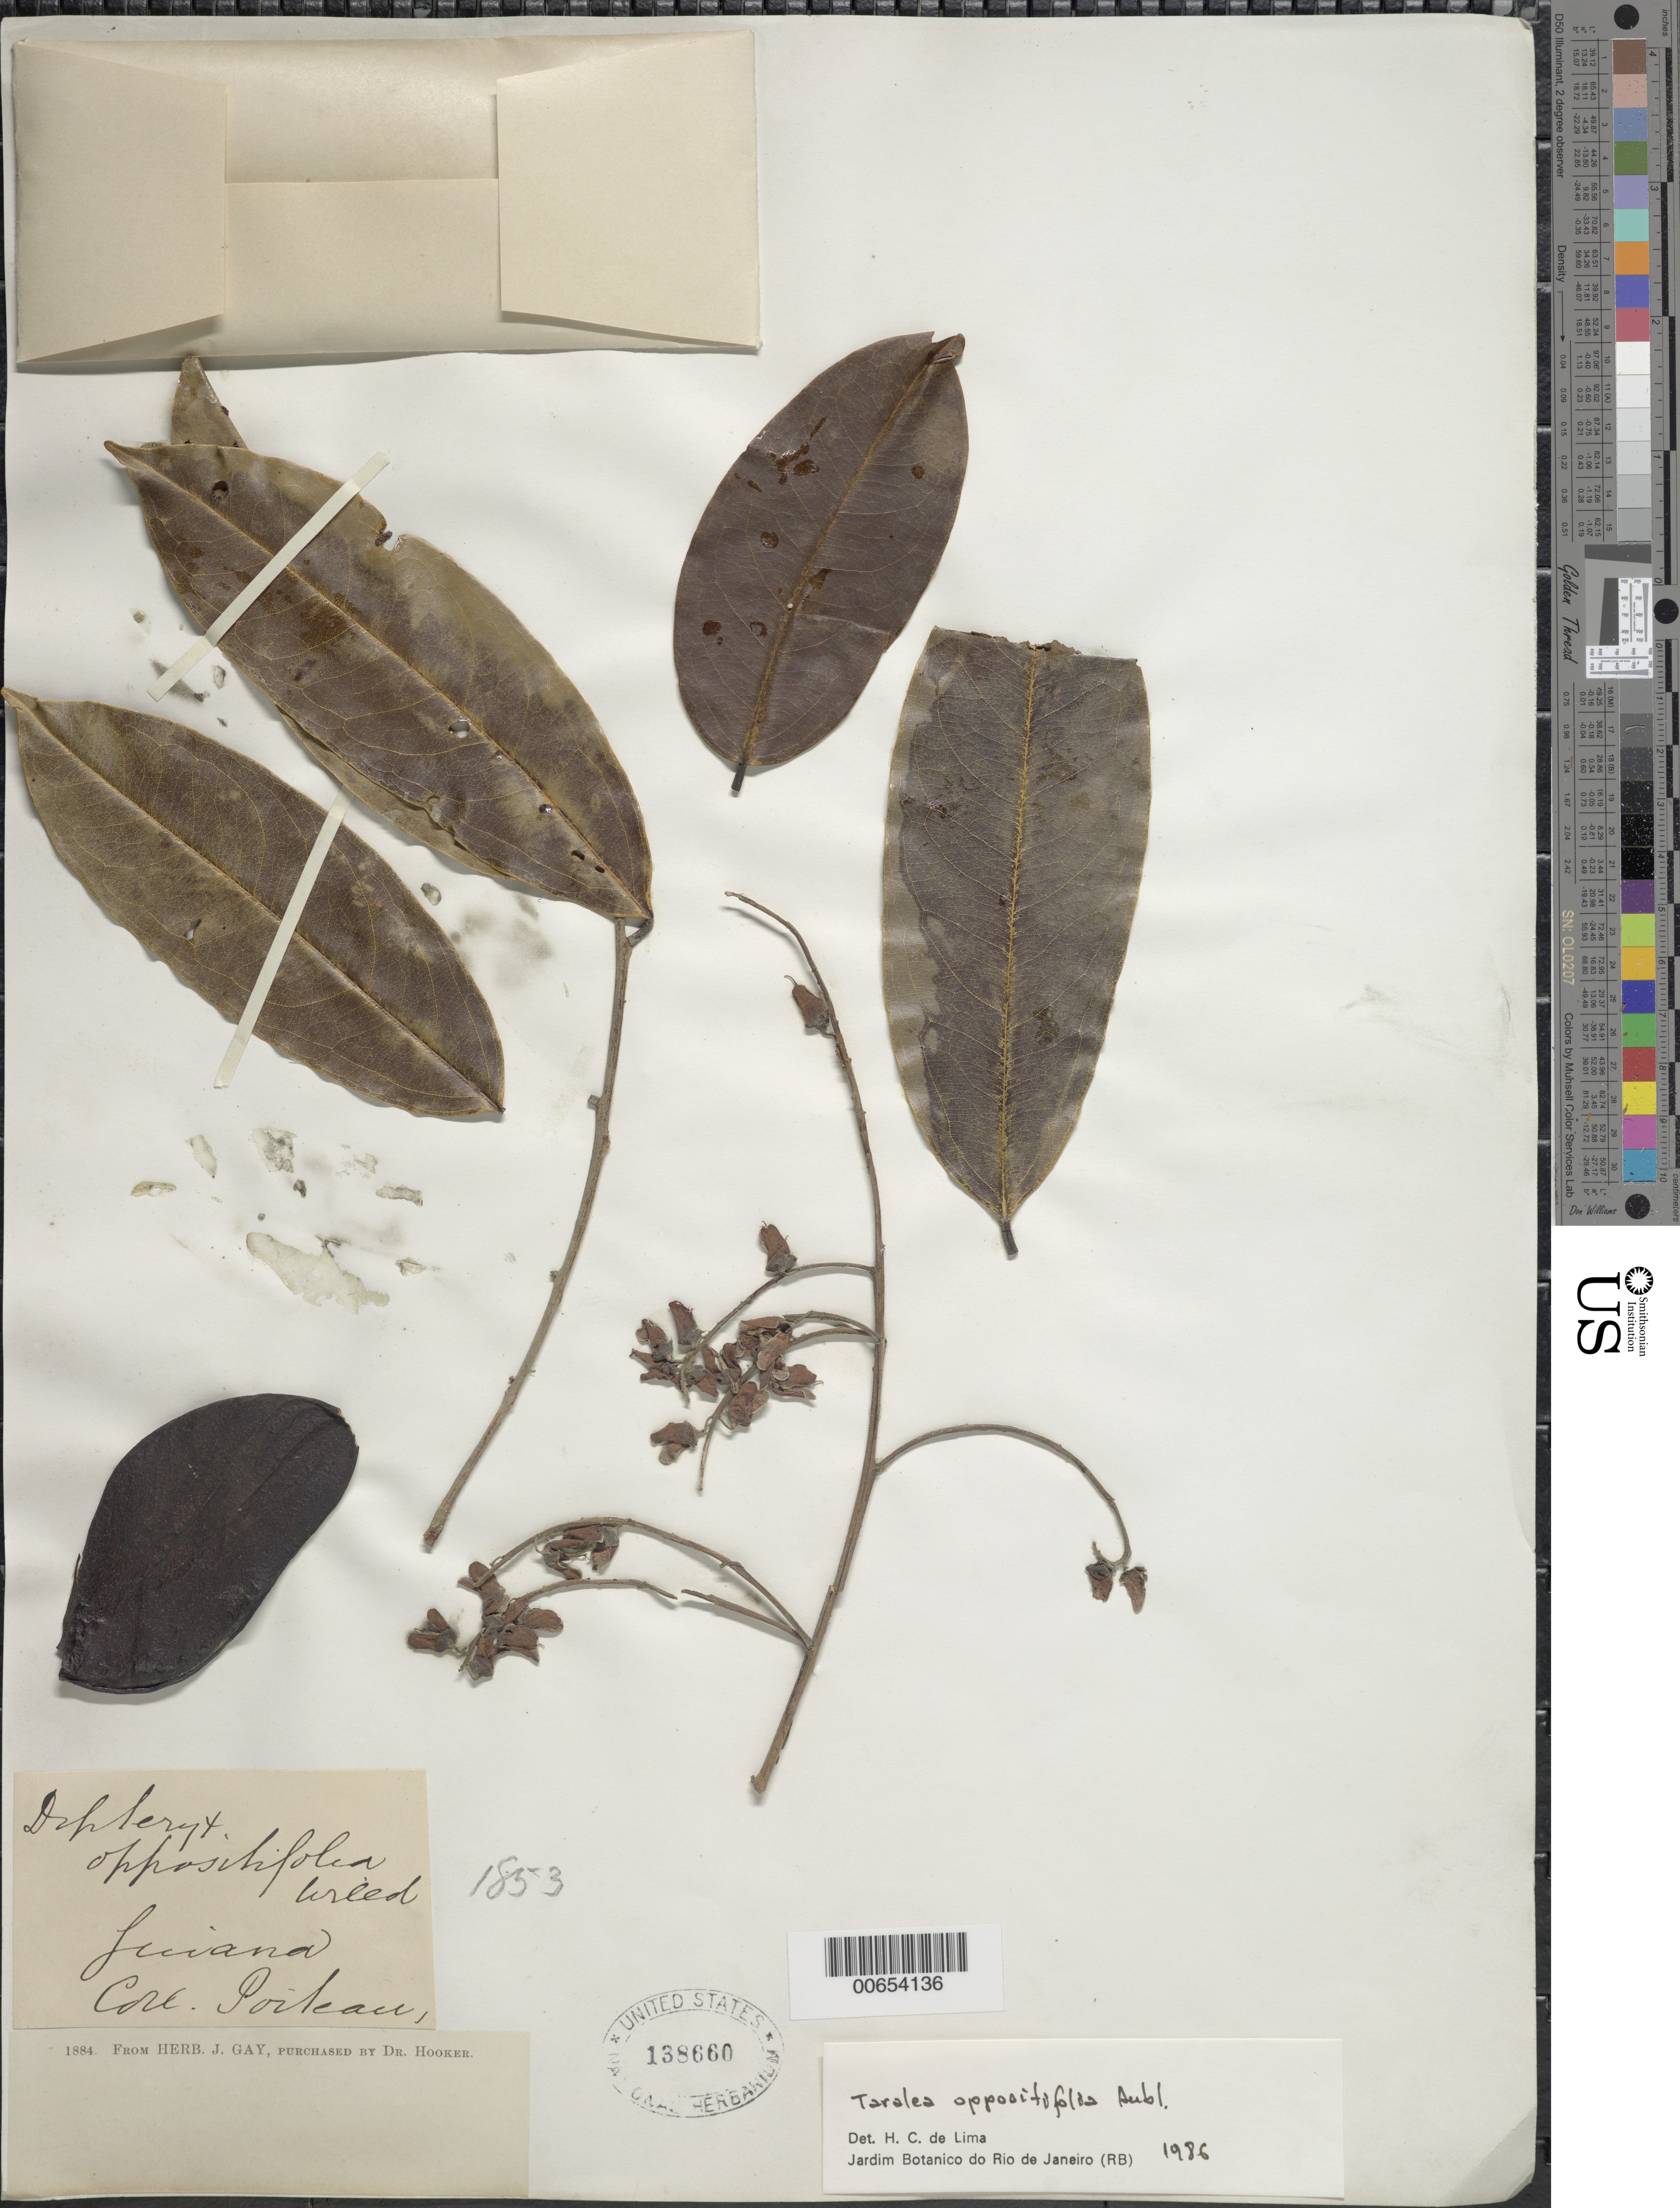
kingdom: Plantae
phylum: Tracheophyta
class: Magnoliopsida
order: Fabales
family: Fabaceae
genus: Taralea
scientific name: Taralea oppositifolia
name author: Aubl.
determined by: Lima, H. C. de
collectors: P. Poiteau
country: French Guiana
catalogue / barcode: US 138660